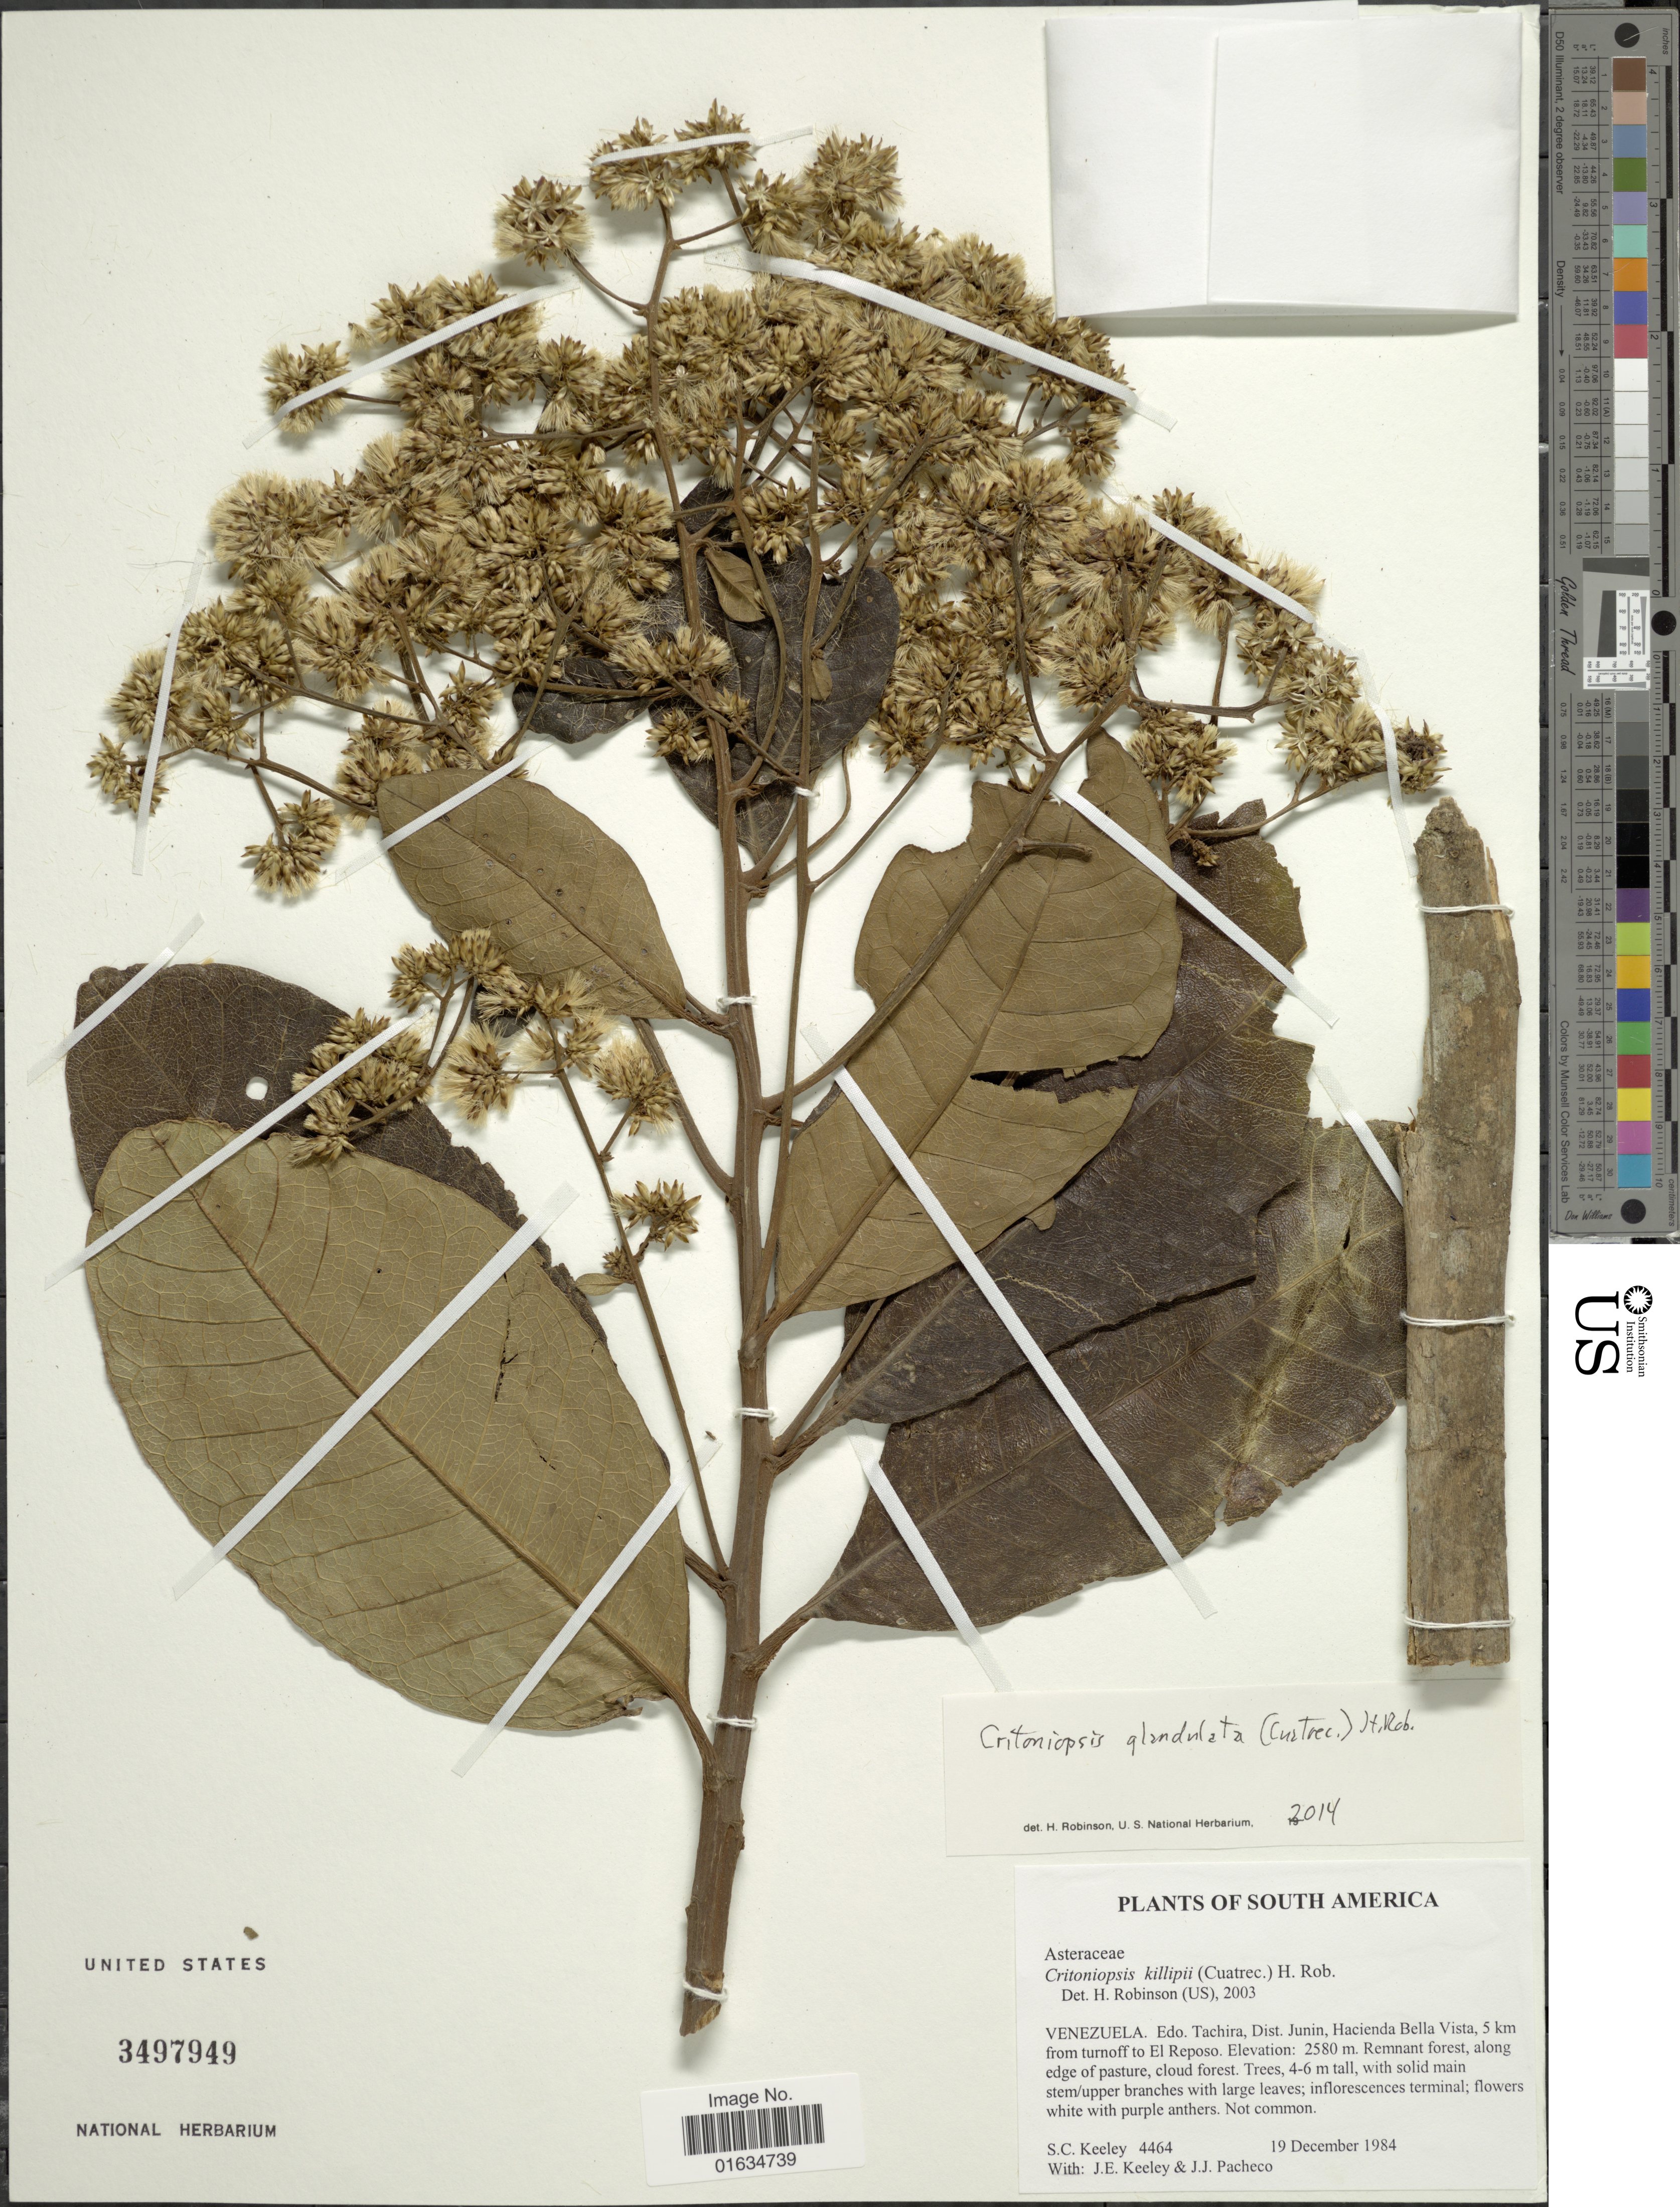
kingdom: Plantae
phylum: Tracheophyta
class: Magnoliopsida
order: Asterales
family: Asteraceae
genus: Critoniopsis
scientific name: Critoniopsis glandulata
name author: (Cuatrec.) H. Rob.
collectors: S. C. Keeley, J. E. Keeley & J. Pacheco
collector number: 4464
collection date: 1984-12-19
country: Venezuela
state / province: Tachira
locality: Dist. Junin, hacienda Bella Vista, 5 km from turnoff to El Reposo.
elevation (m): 2580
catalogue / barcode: US 3497949